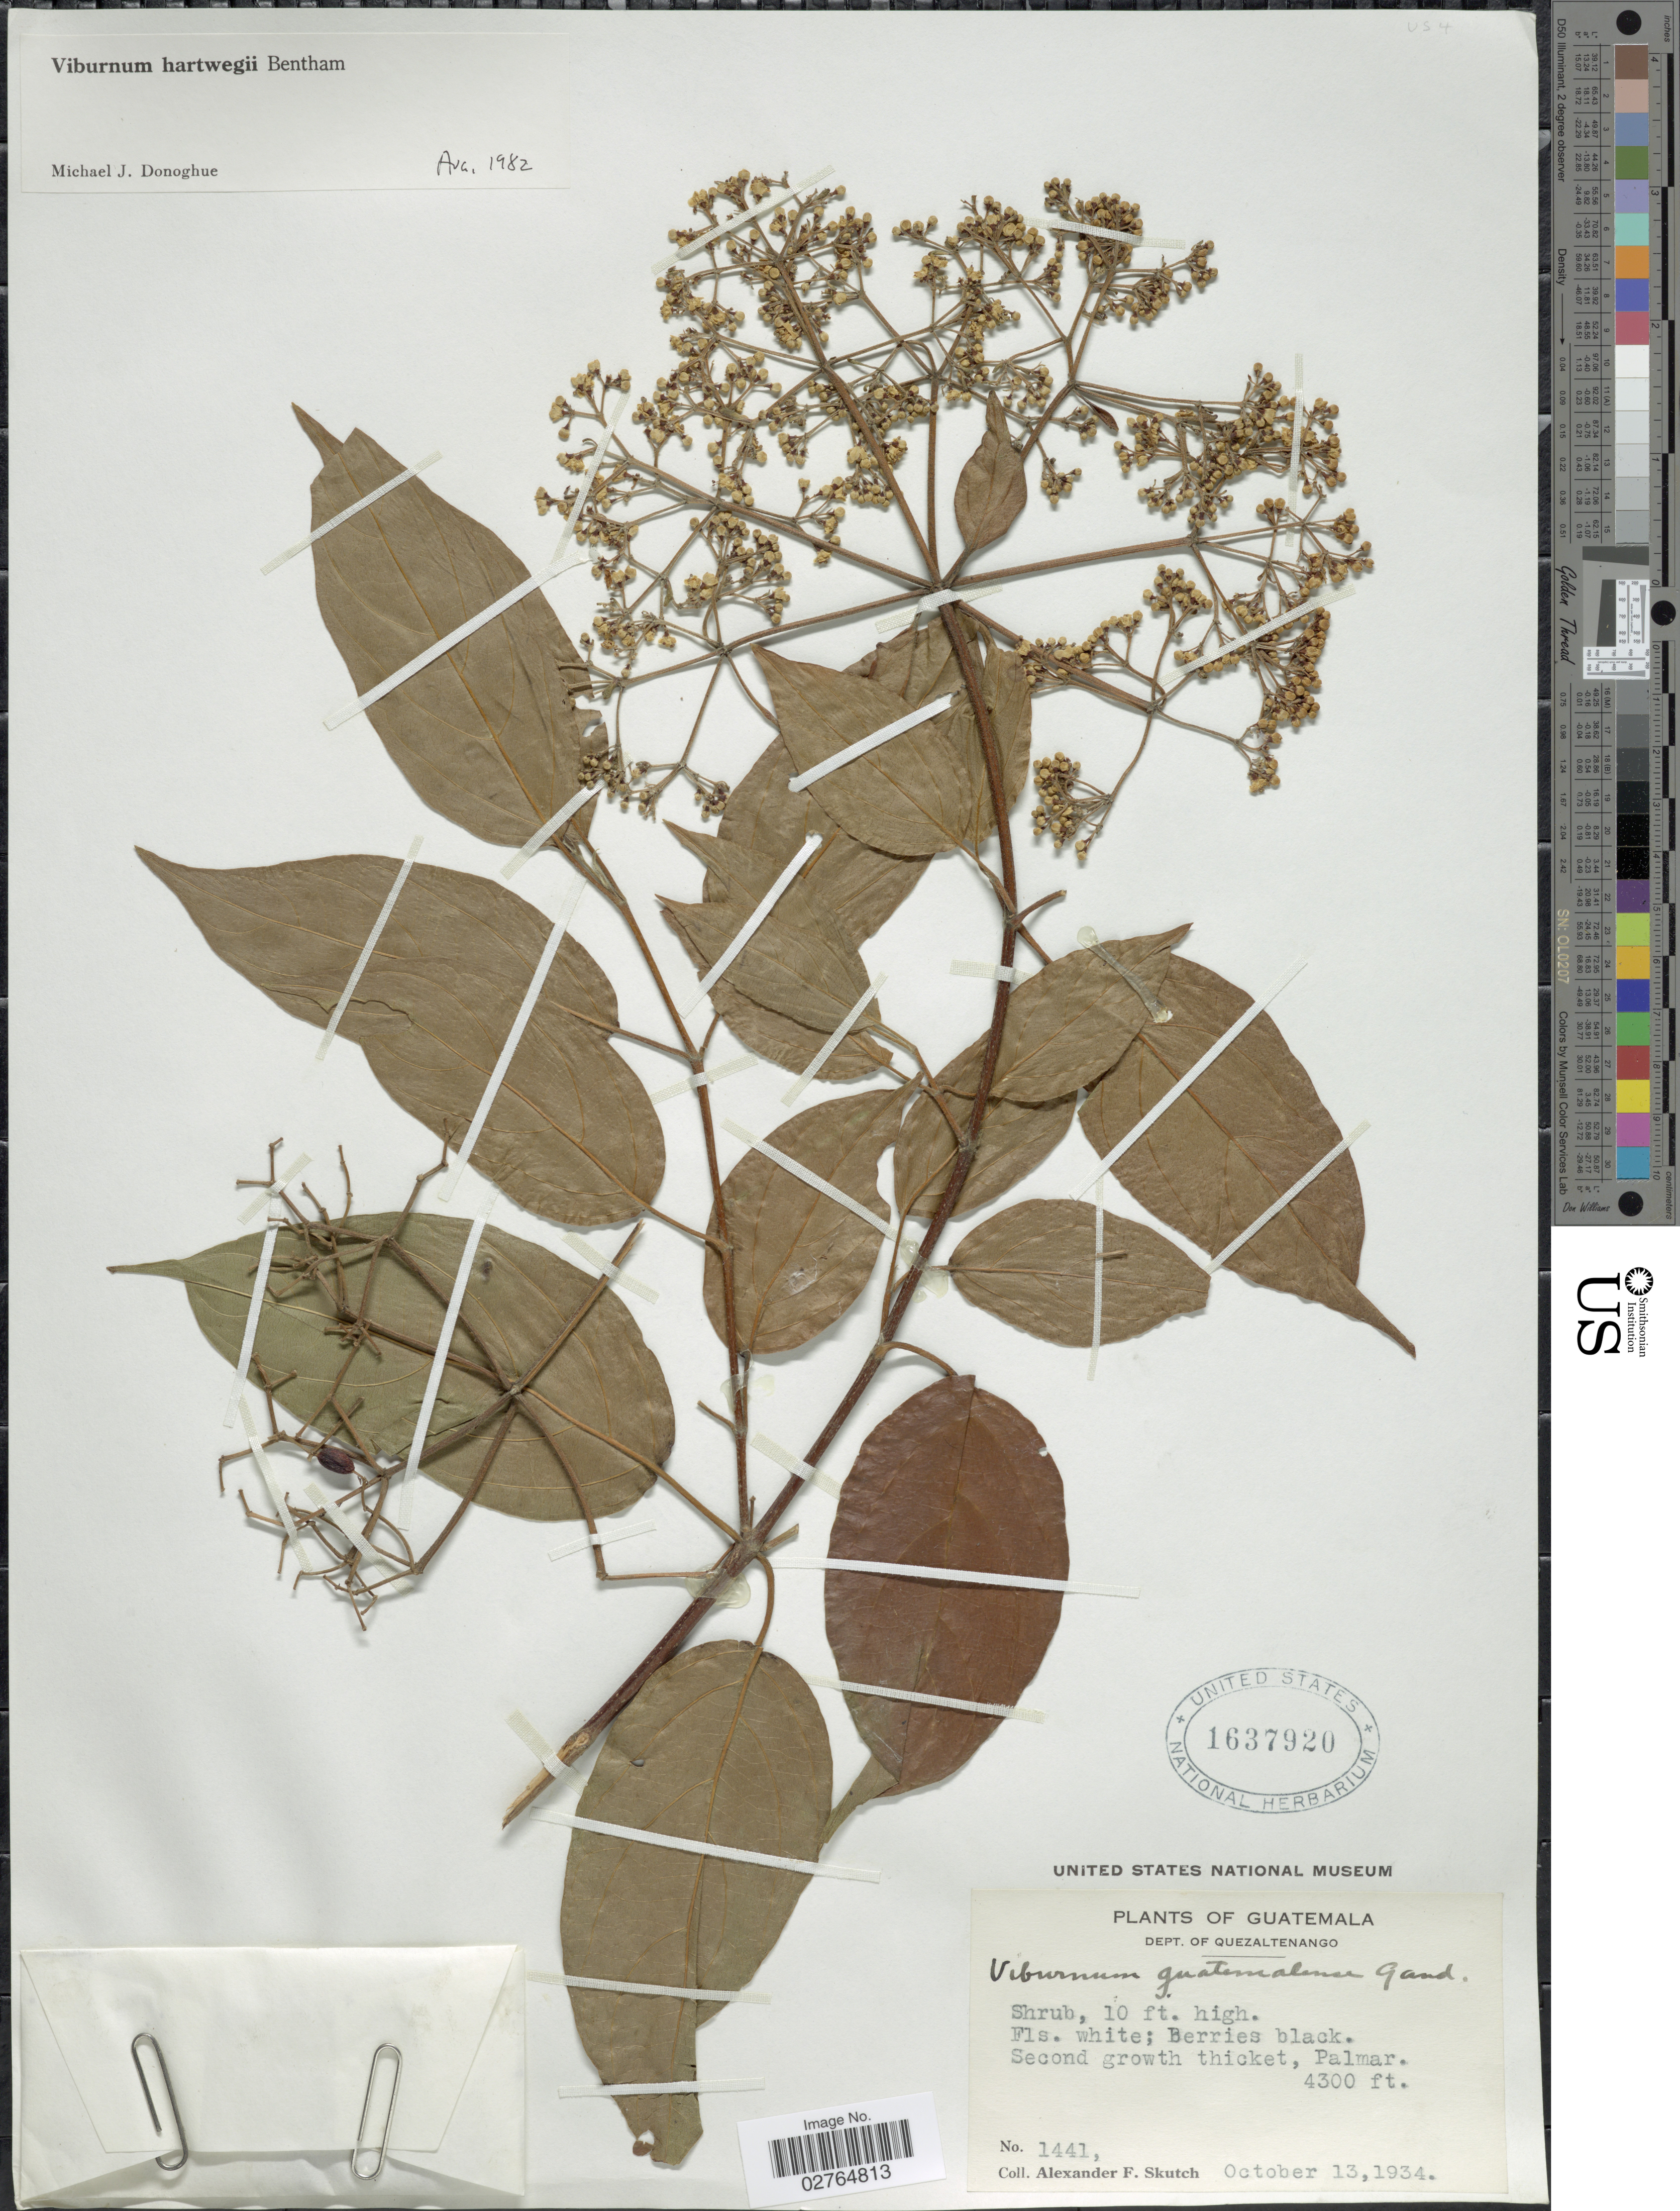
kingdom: Plantae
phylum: Tracheophyta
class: Magnoliopsida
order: Dipsacales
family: Viburnaceae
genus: Viburnum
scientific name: Viburnum hartwegii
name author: Benth.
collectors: A. F. Skutch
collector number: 1441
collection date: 1934-10-13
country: Guatemala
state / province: Quetzaltenango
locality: Palmar. Dept. of Quezaltenango.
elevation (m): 1311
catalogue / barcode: US 1637920